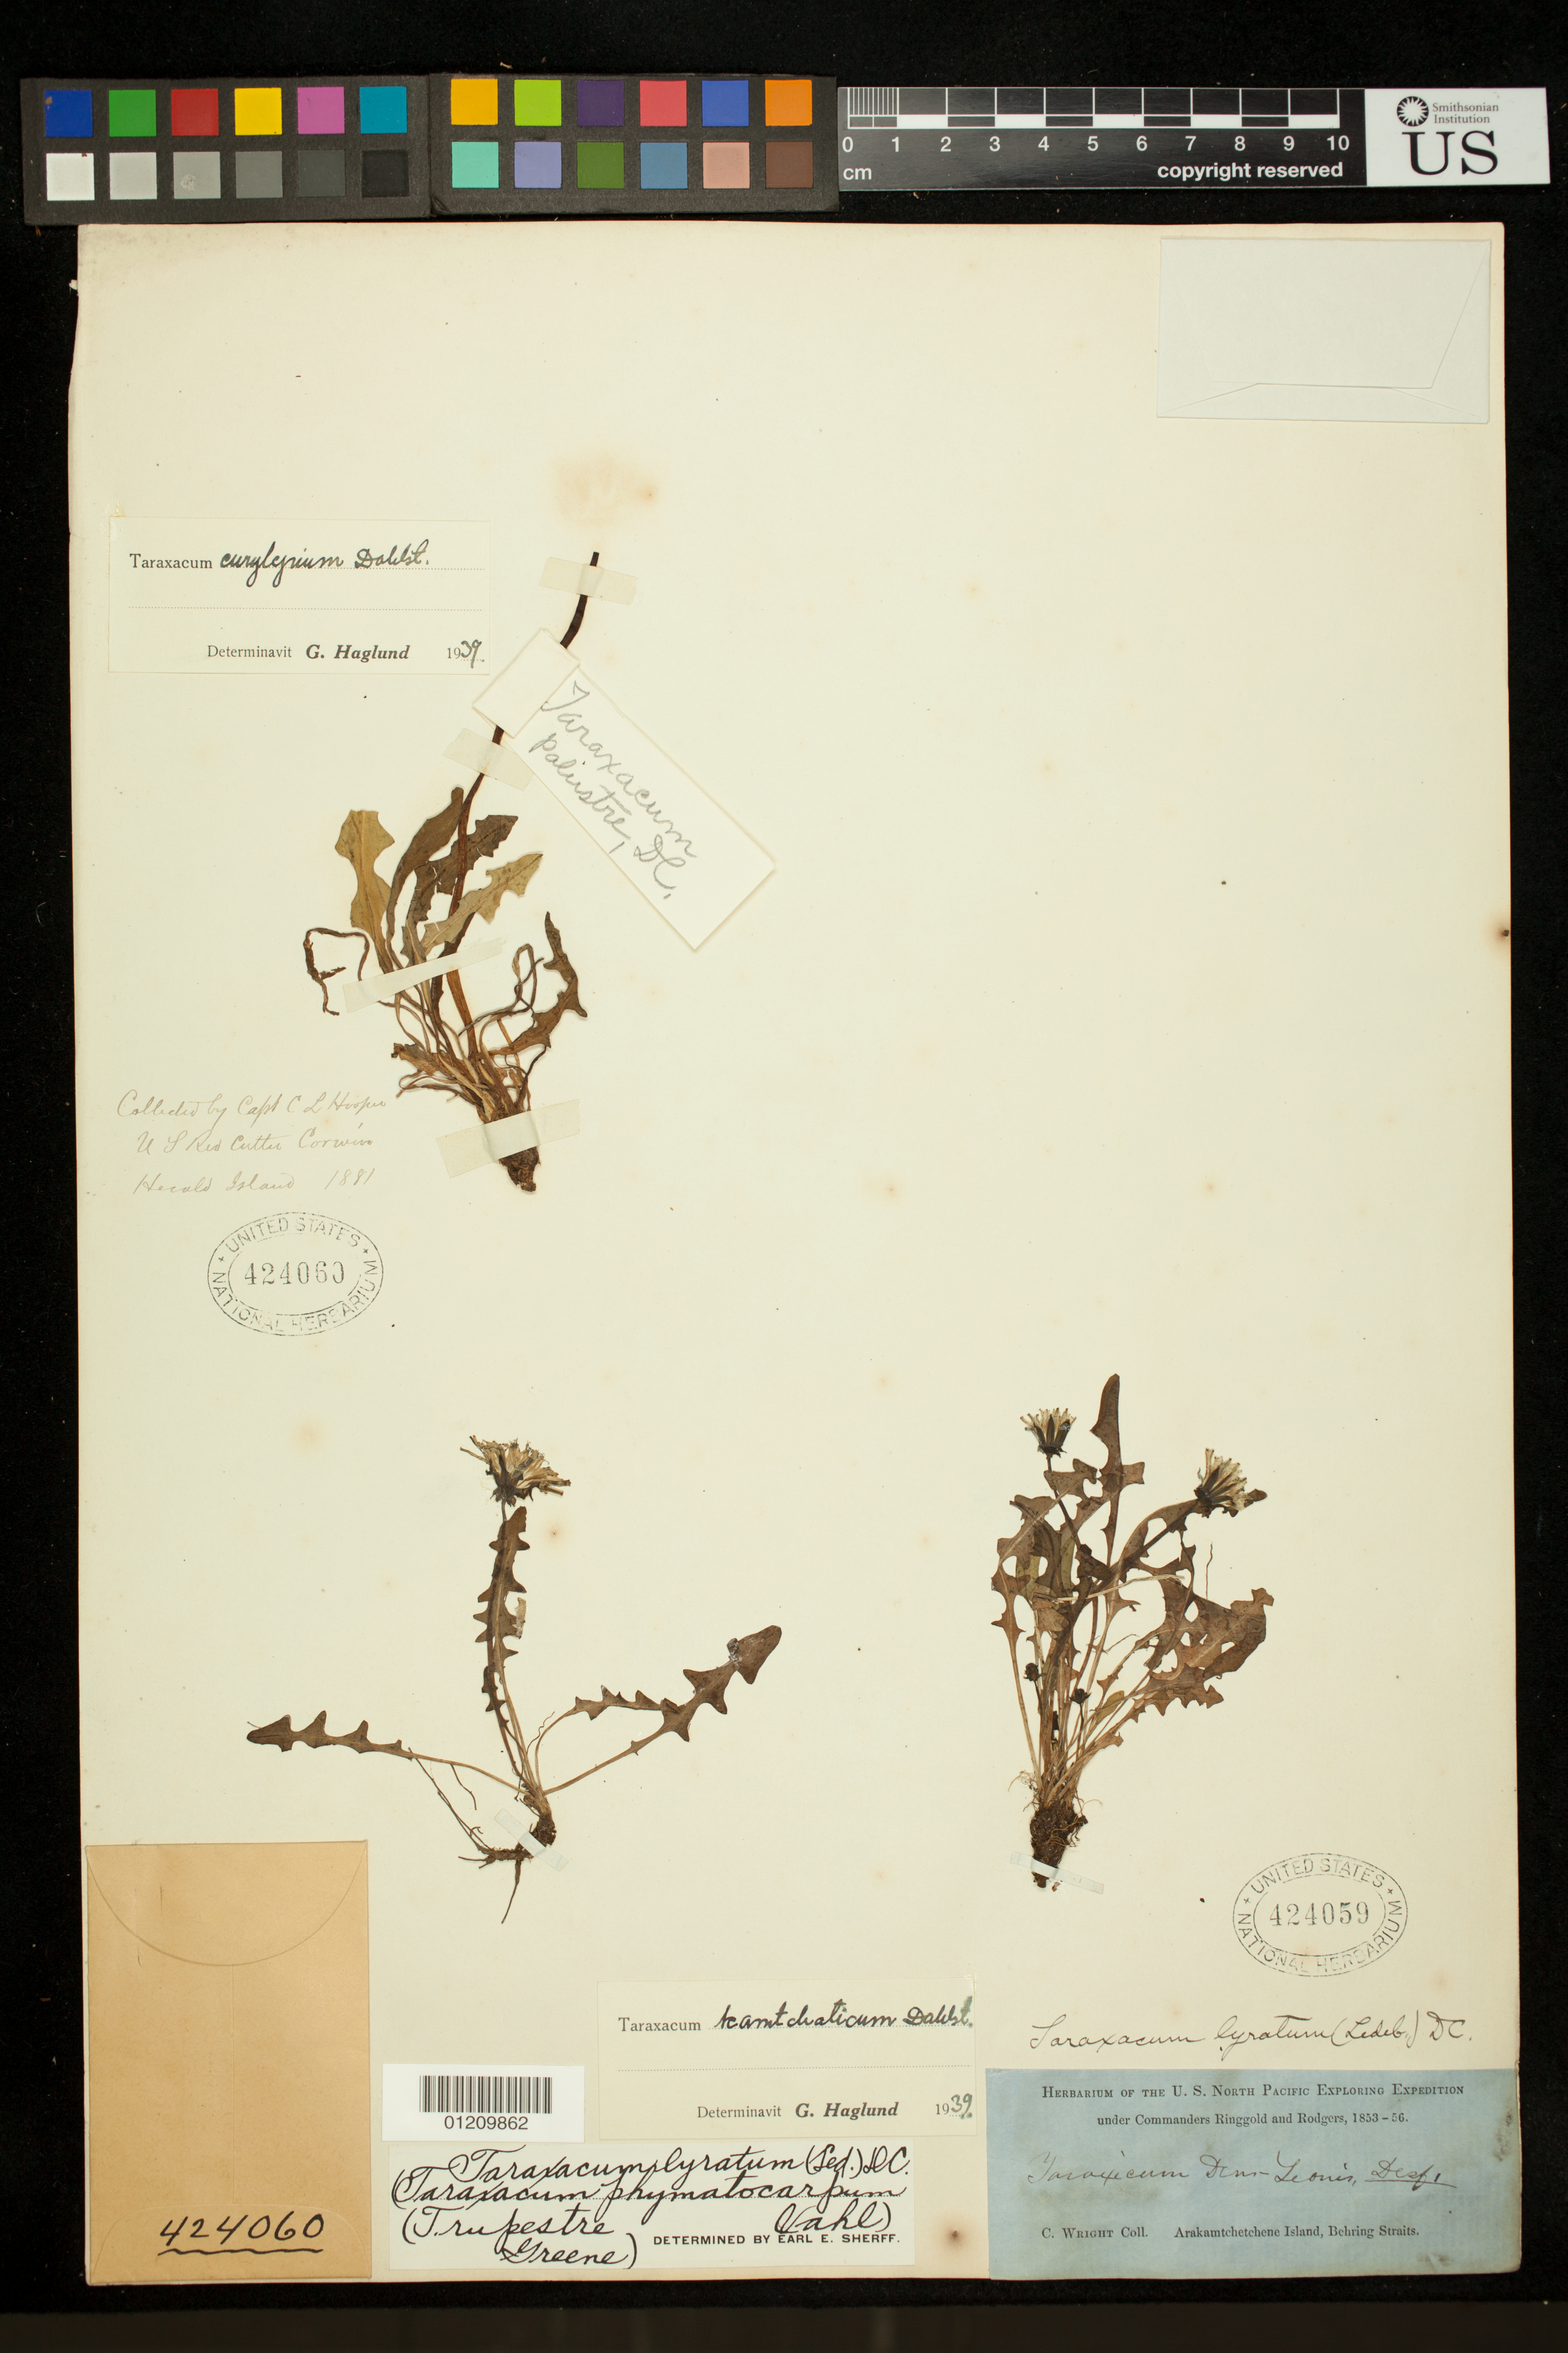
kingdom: Plantae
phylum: Tracheophyta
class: Magnoliopsida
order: Asterales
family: Asteraceae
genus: Taraxacum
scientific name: Taraxacum alaskanum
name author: Rydb.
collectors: C. Wright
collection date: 1853/1856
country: Russian Federation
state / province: Chukotka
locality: Arakamtchetchene I. Bering's Straits.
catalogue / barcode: US 424059